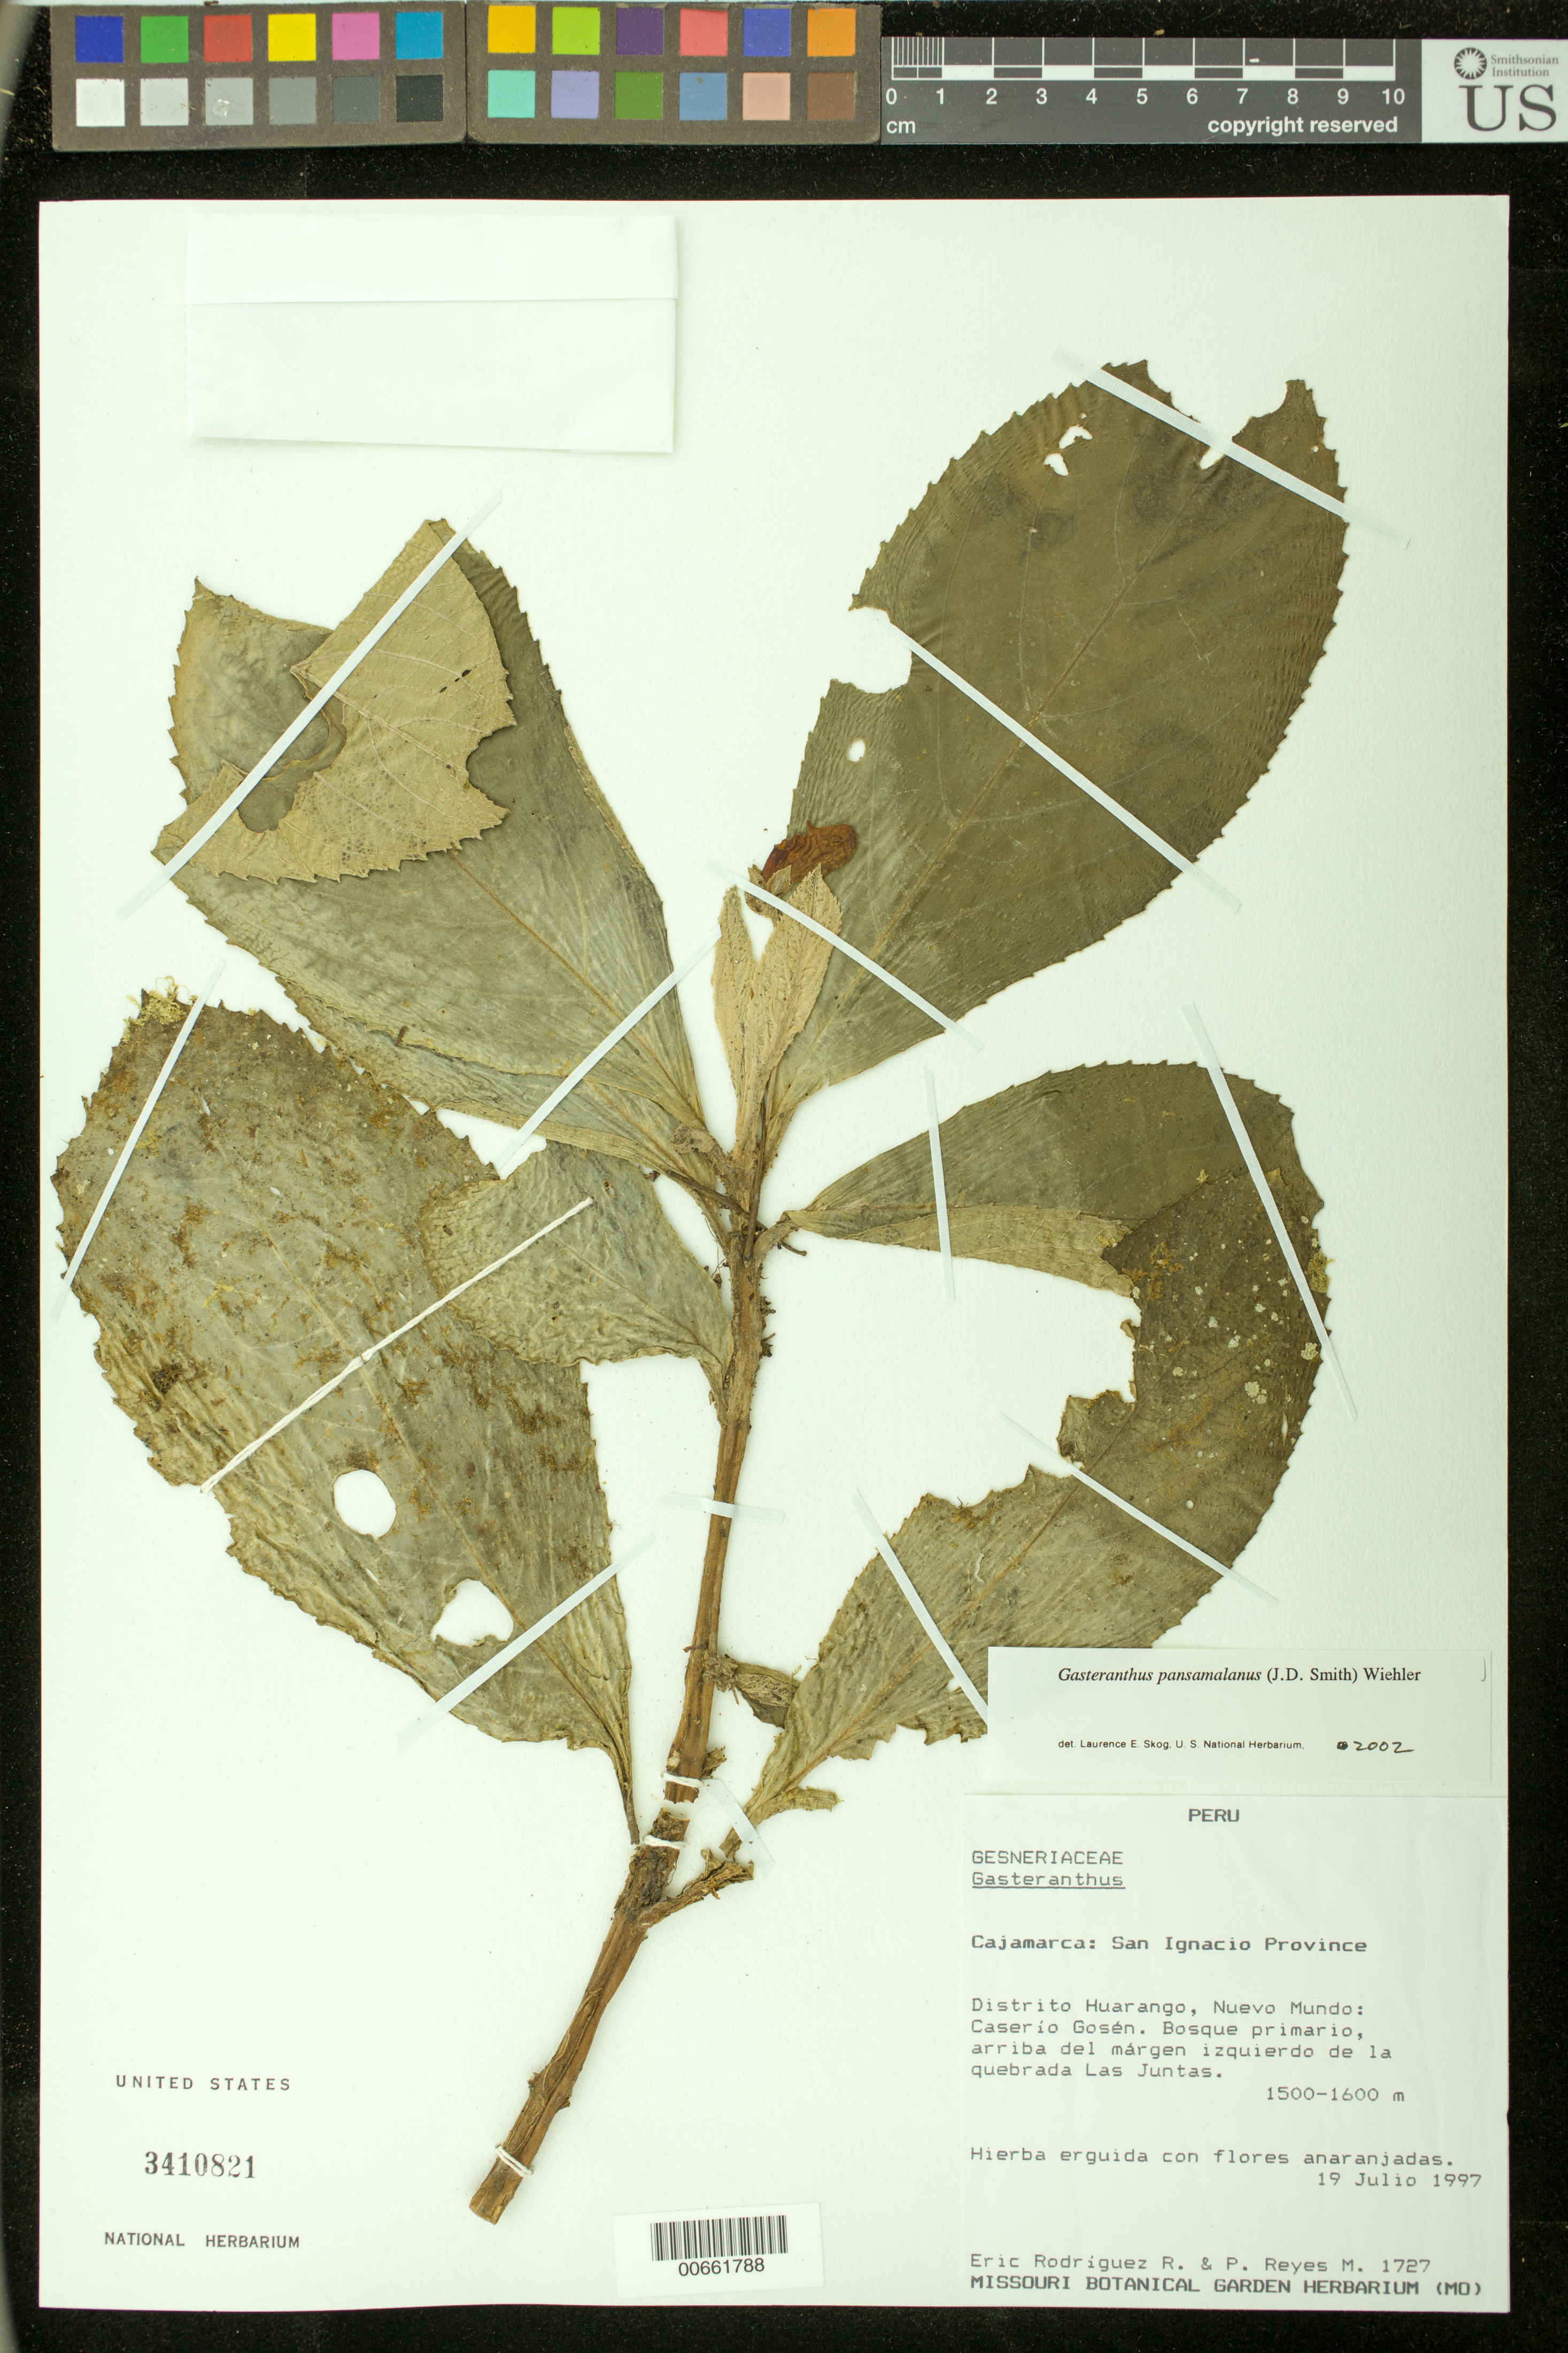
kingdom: Plantae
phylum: Tracheophyta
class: Magnoliopsida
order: Lamiales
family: Gesneriaceae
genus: Gasteranthus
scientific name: Gasteranthus pansamalanus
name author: (Donn. Sm.) Wiehler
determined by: Skog, Laurence E.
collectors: E. Rodriguez & P. Reyes M.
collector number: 1727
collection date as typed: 19 Jul 1997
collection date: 1997-07-19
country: Peru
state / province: Cajamarca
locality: Prov. San Ignacio, Distrito Huarango, Nuevo Mundo: Caserío Gosén, ariba del márgen izquierdo de la quebrada Las Juntas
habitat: Bosque primario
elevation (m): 1500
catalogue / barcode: US 3410821